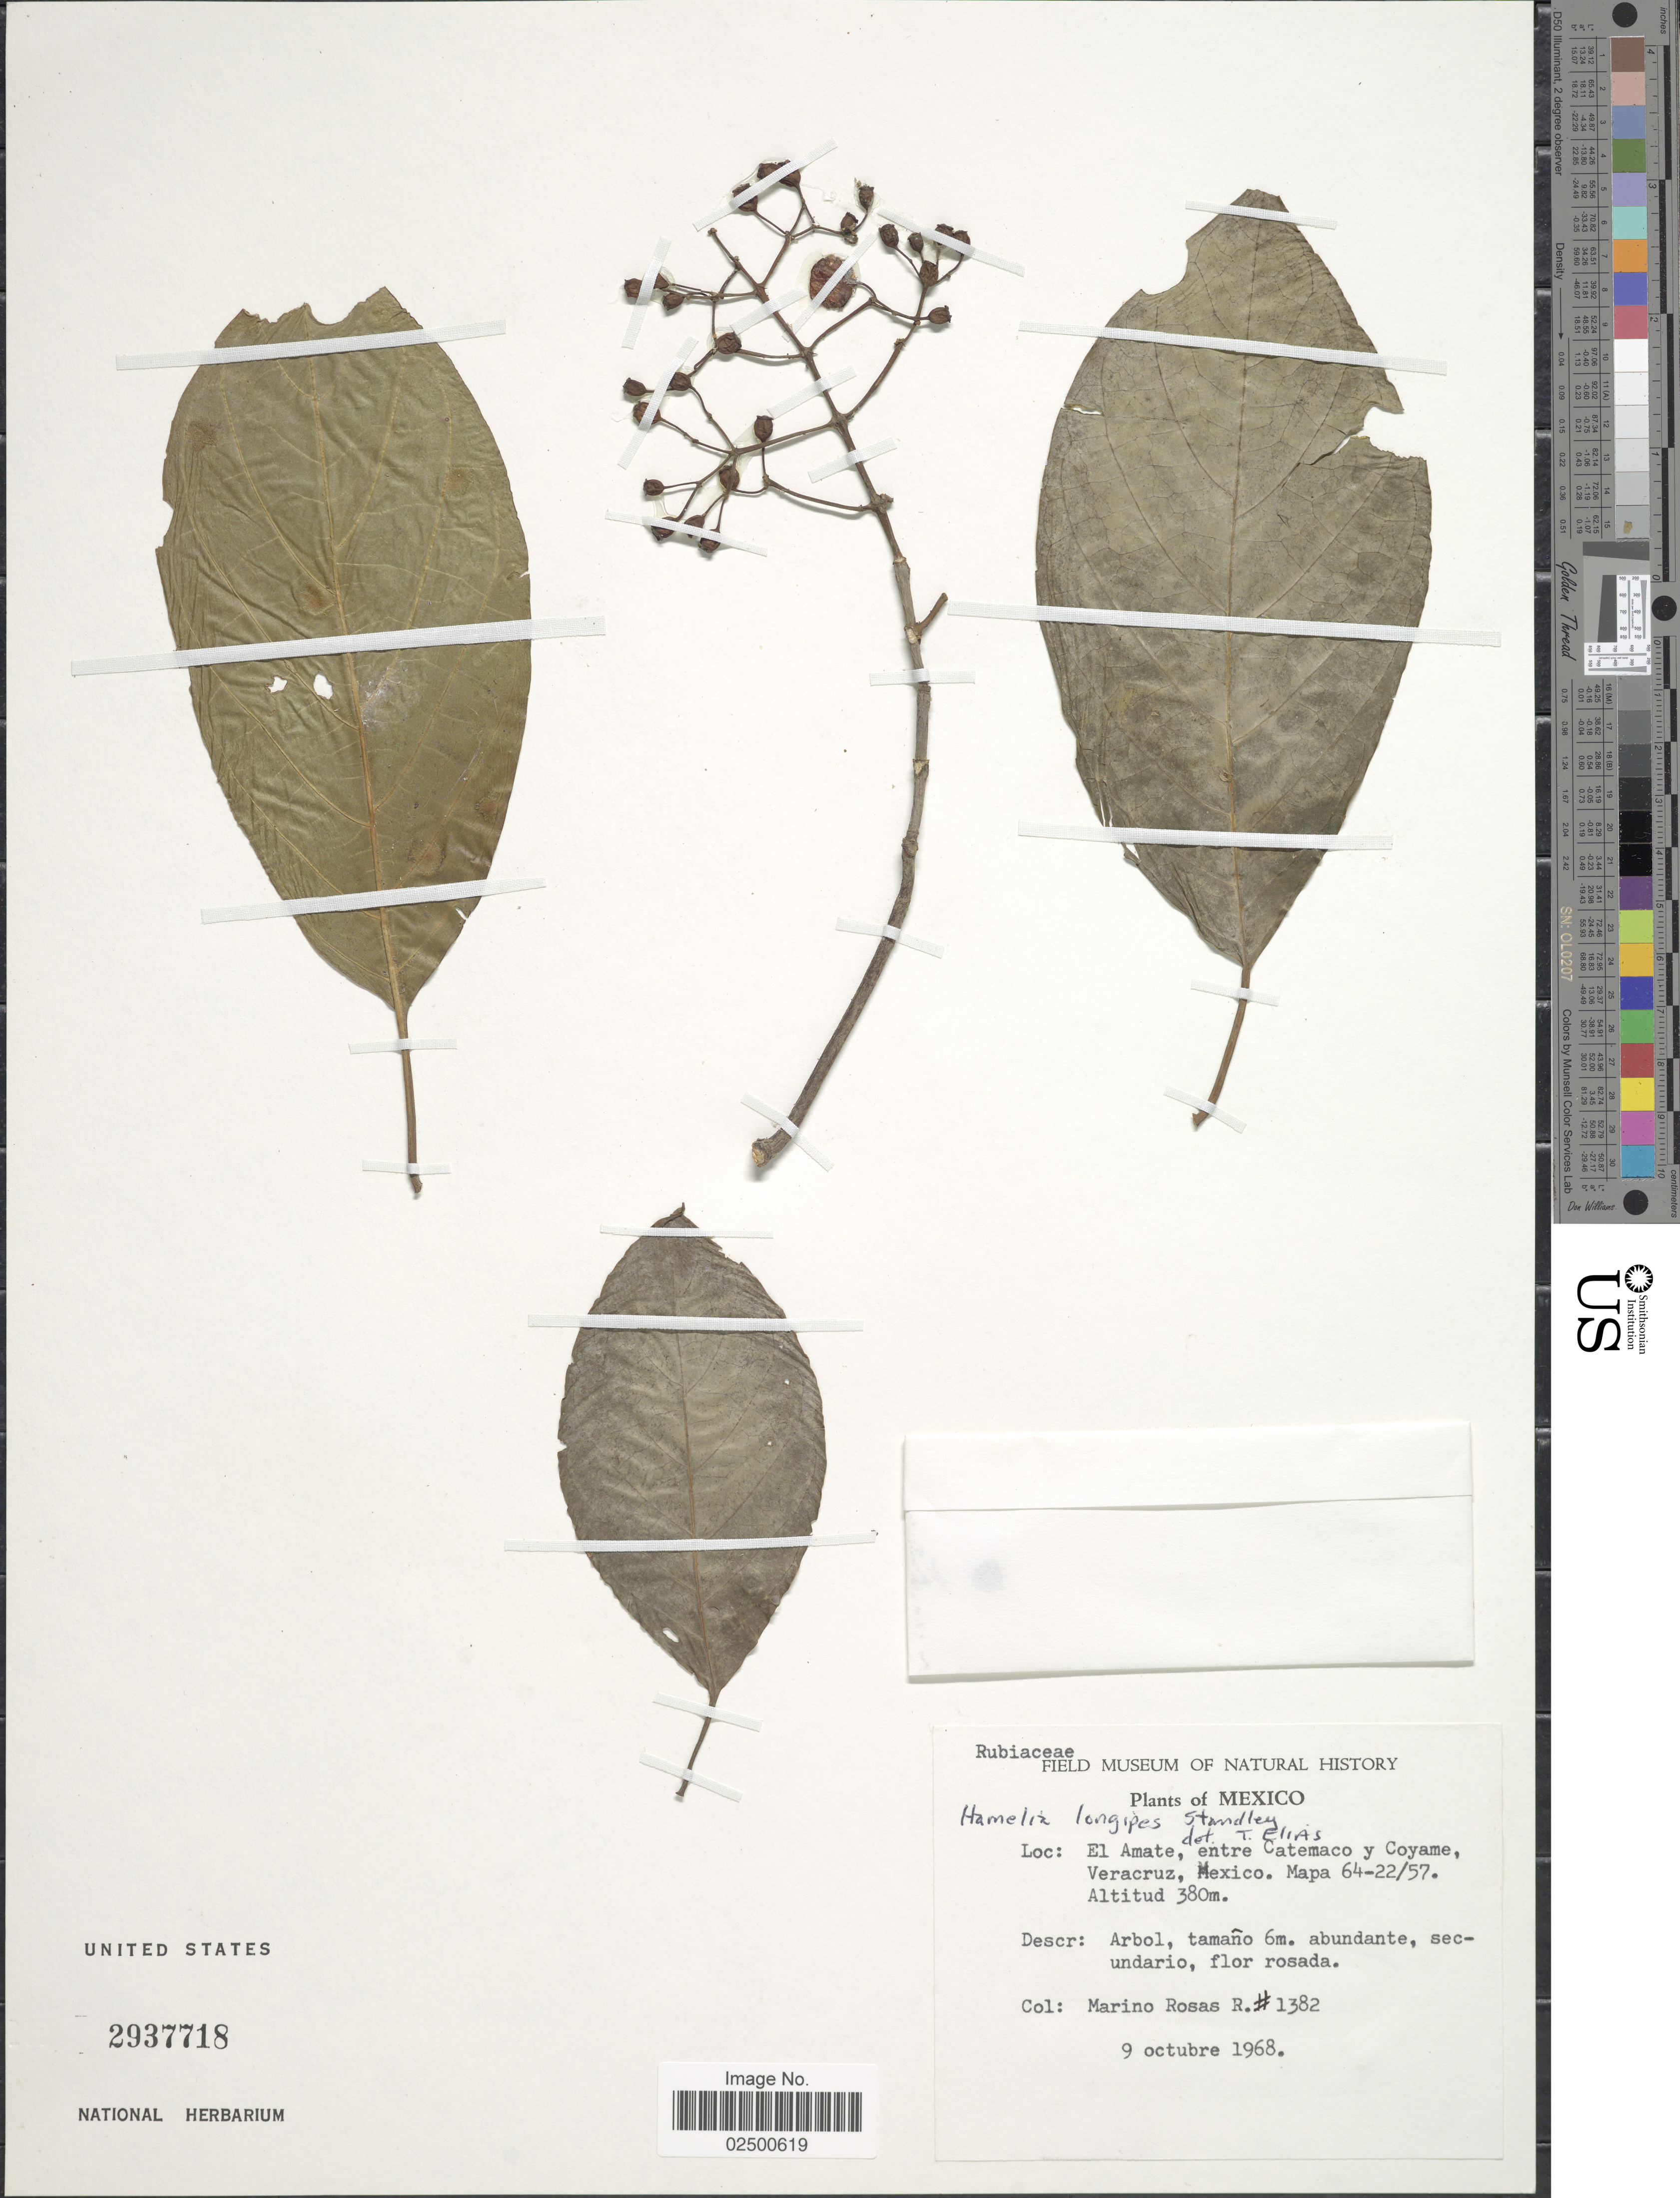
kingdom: Plantae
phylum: Tracheophyta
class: Magnoliopsida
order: Gentianales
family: Rubiaceae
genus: Hamelia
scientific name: Hamelia longipes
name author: Standl.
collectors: M. Rosas R.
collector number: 1382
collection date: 1968-10-09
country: Mexico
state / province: Veracruz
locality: El Amate, entre Catemaco y Coyame, Veracruz.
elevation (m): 380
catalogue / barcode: US 2937718